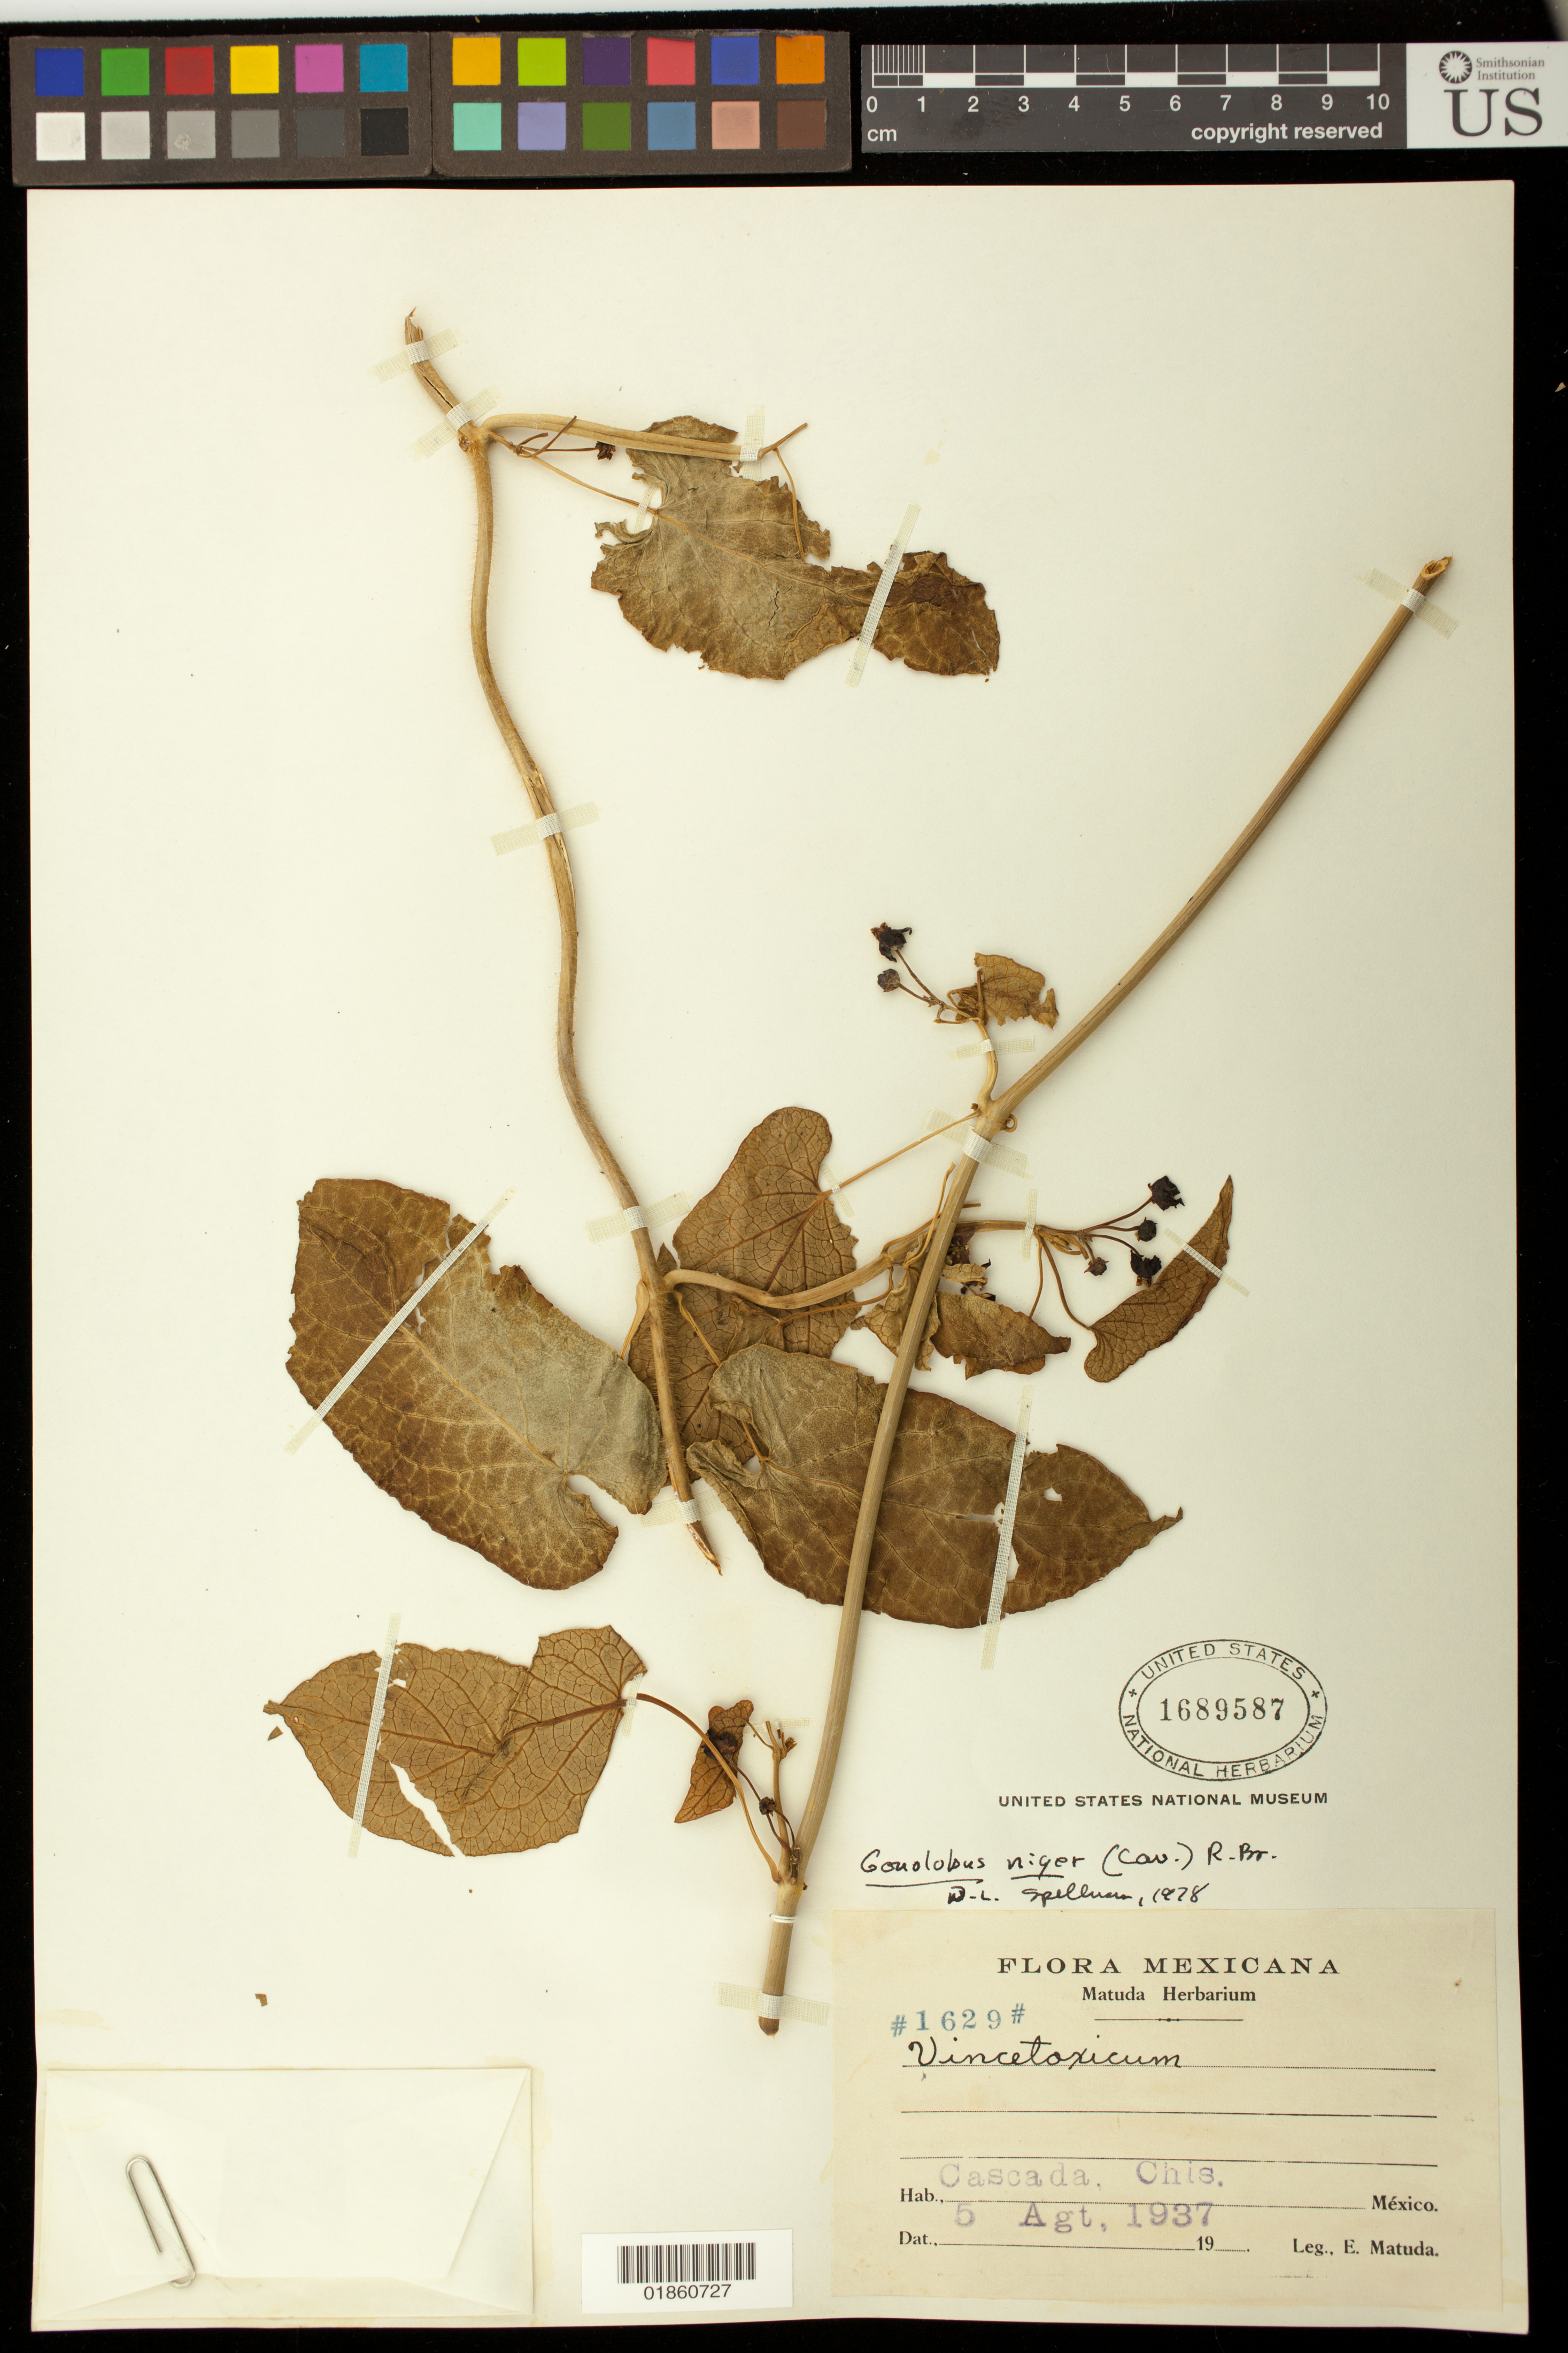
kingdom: Plantae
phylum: Tracheophyta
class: Magnoliopsida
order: Gentianales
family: Apocynaceae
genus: Gonolobus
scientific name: Gonolobus niger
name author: (Cav.) R. Br. ex Schult.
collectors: E. Matuda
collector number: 1629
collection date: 1937-08-05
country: Mexico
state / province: Chiapas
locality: Cascada, Chis.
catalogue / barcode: US 1689587